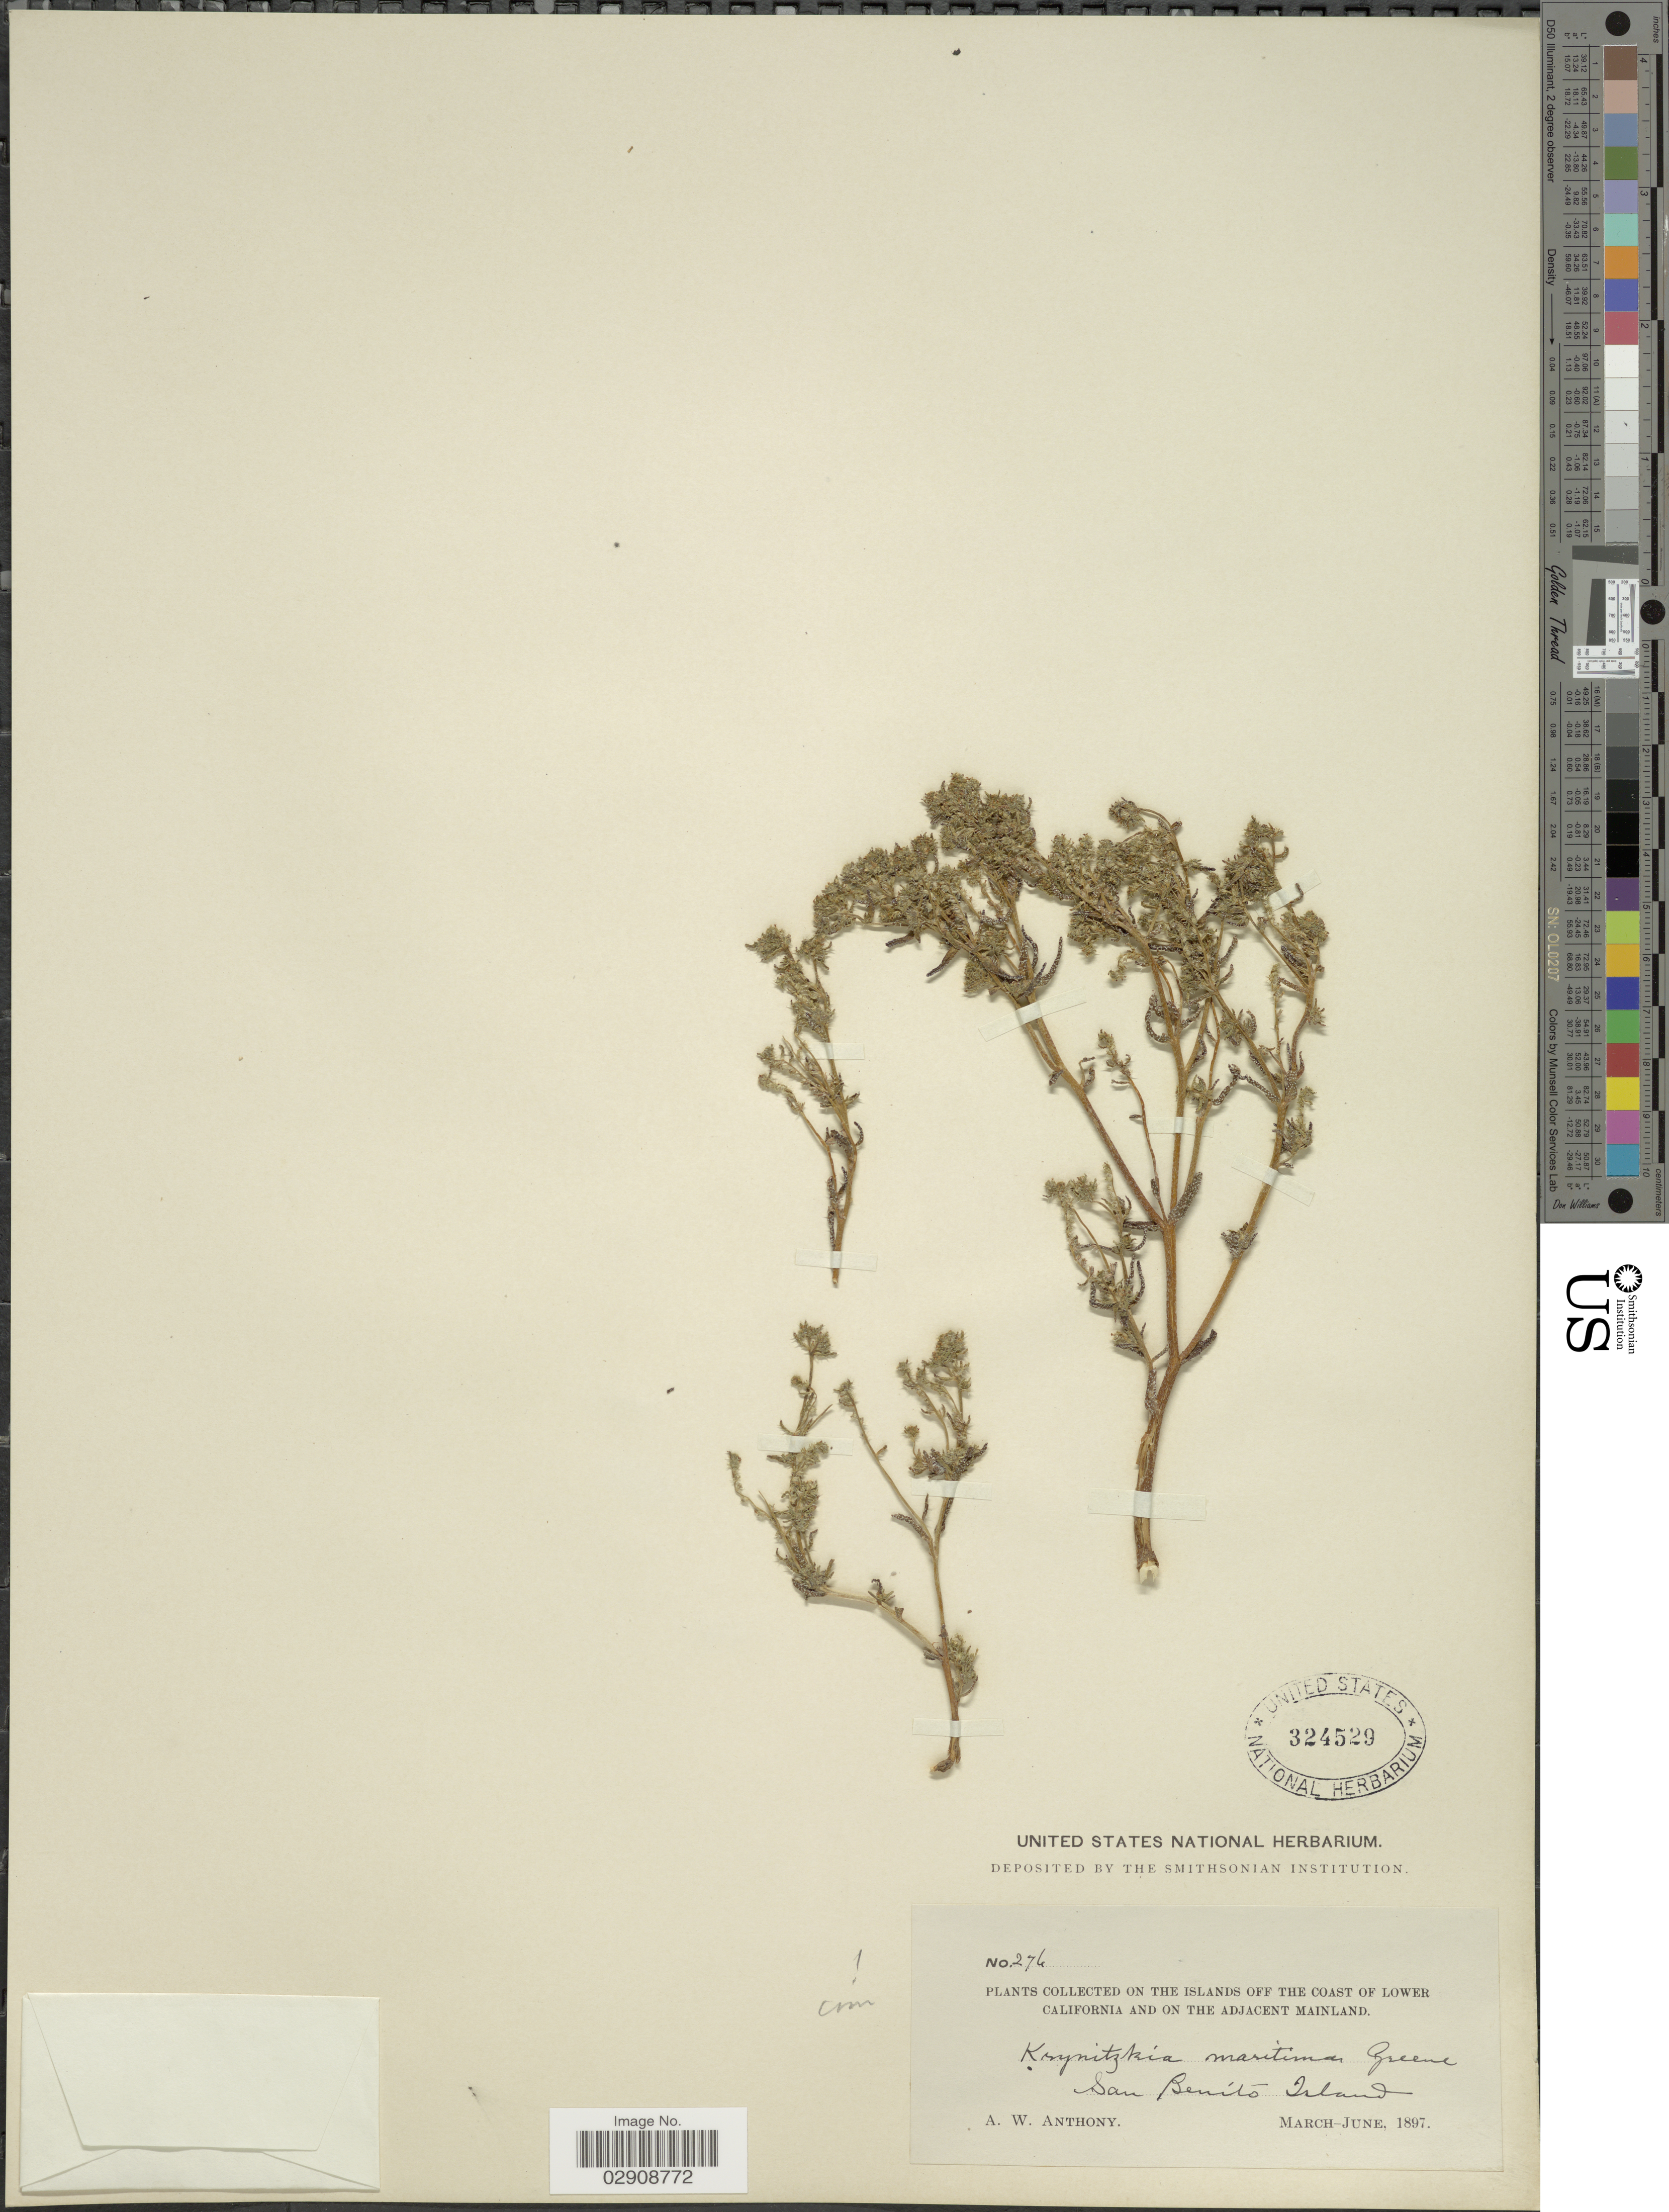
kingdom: Plantae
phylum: Tracheophyta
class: Magnoliopsida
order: Boraginales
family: Boraginaceae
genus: Cryptantha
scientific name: Cryptantha maritima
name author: (Greene) Greene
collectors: A. W. Anthony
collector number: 276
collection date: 1897-03/1897-06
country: Mexico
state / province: Baja California Norte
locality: Collected on the islands off the coast of Lower California and on the adjacent Mainland. San Benito Island.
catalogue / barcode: US 324529